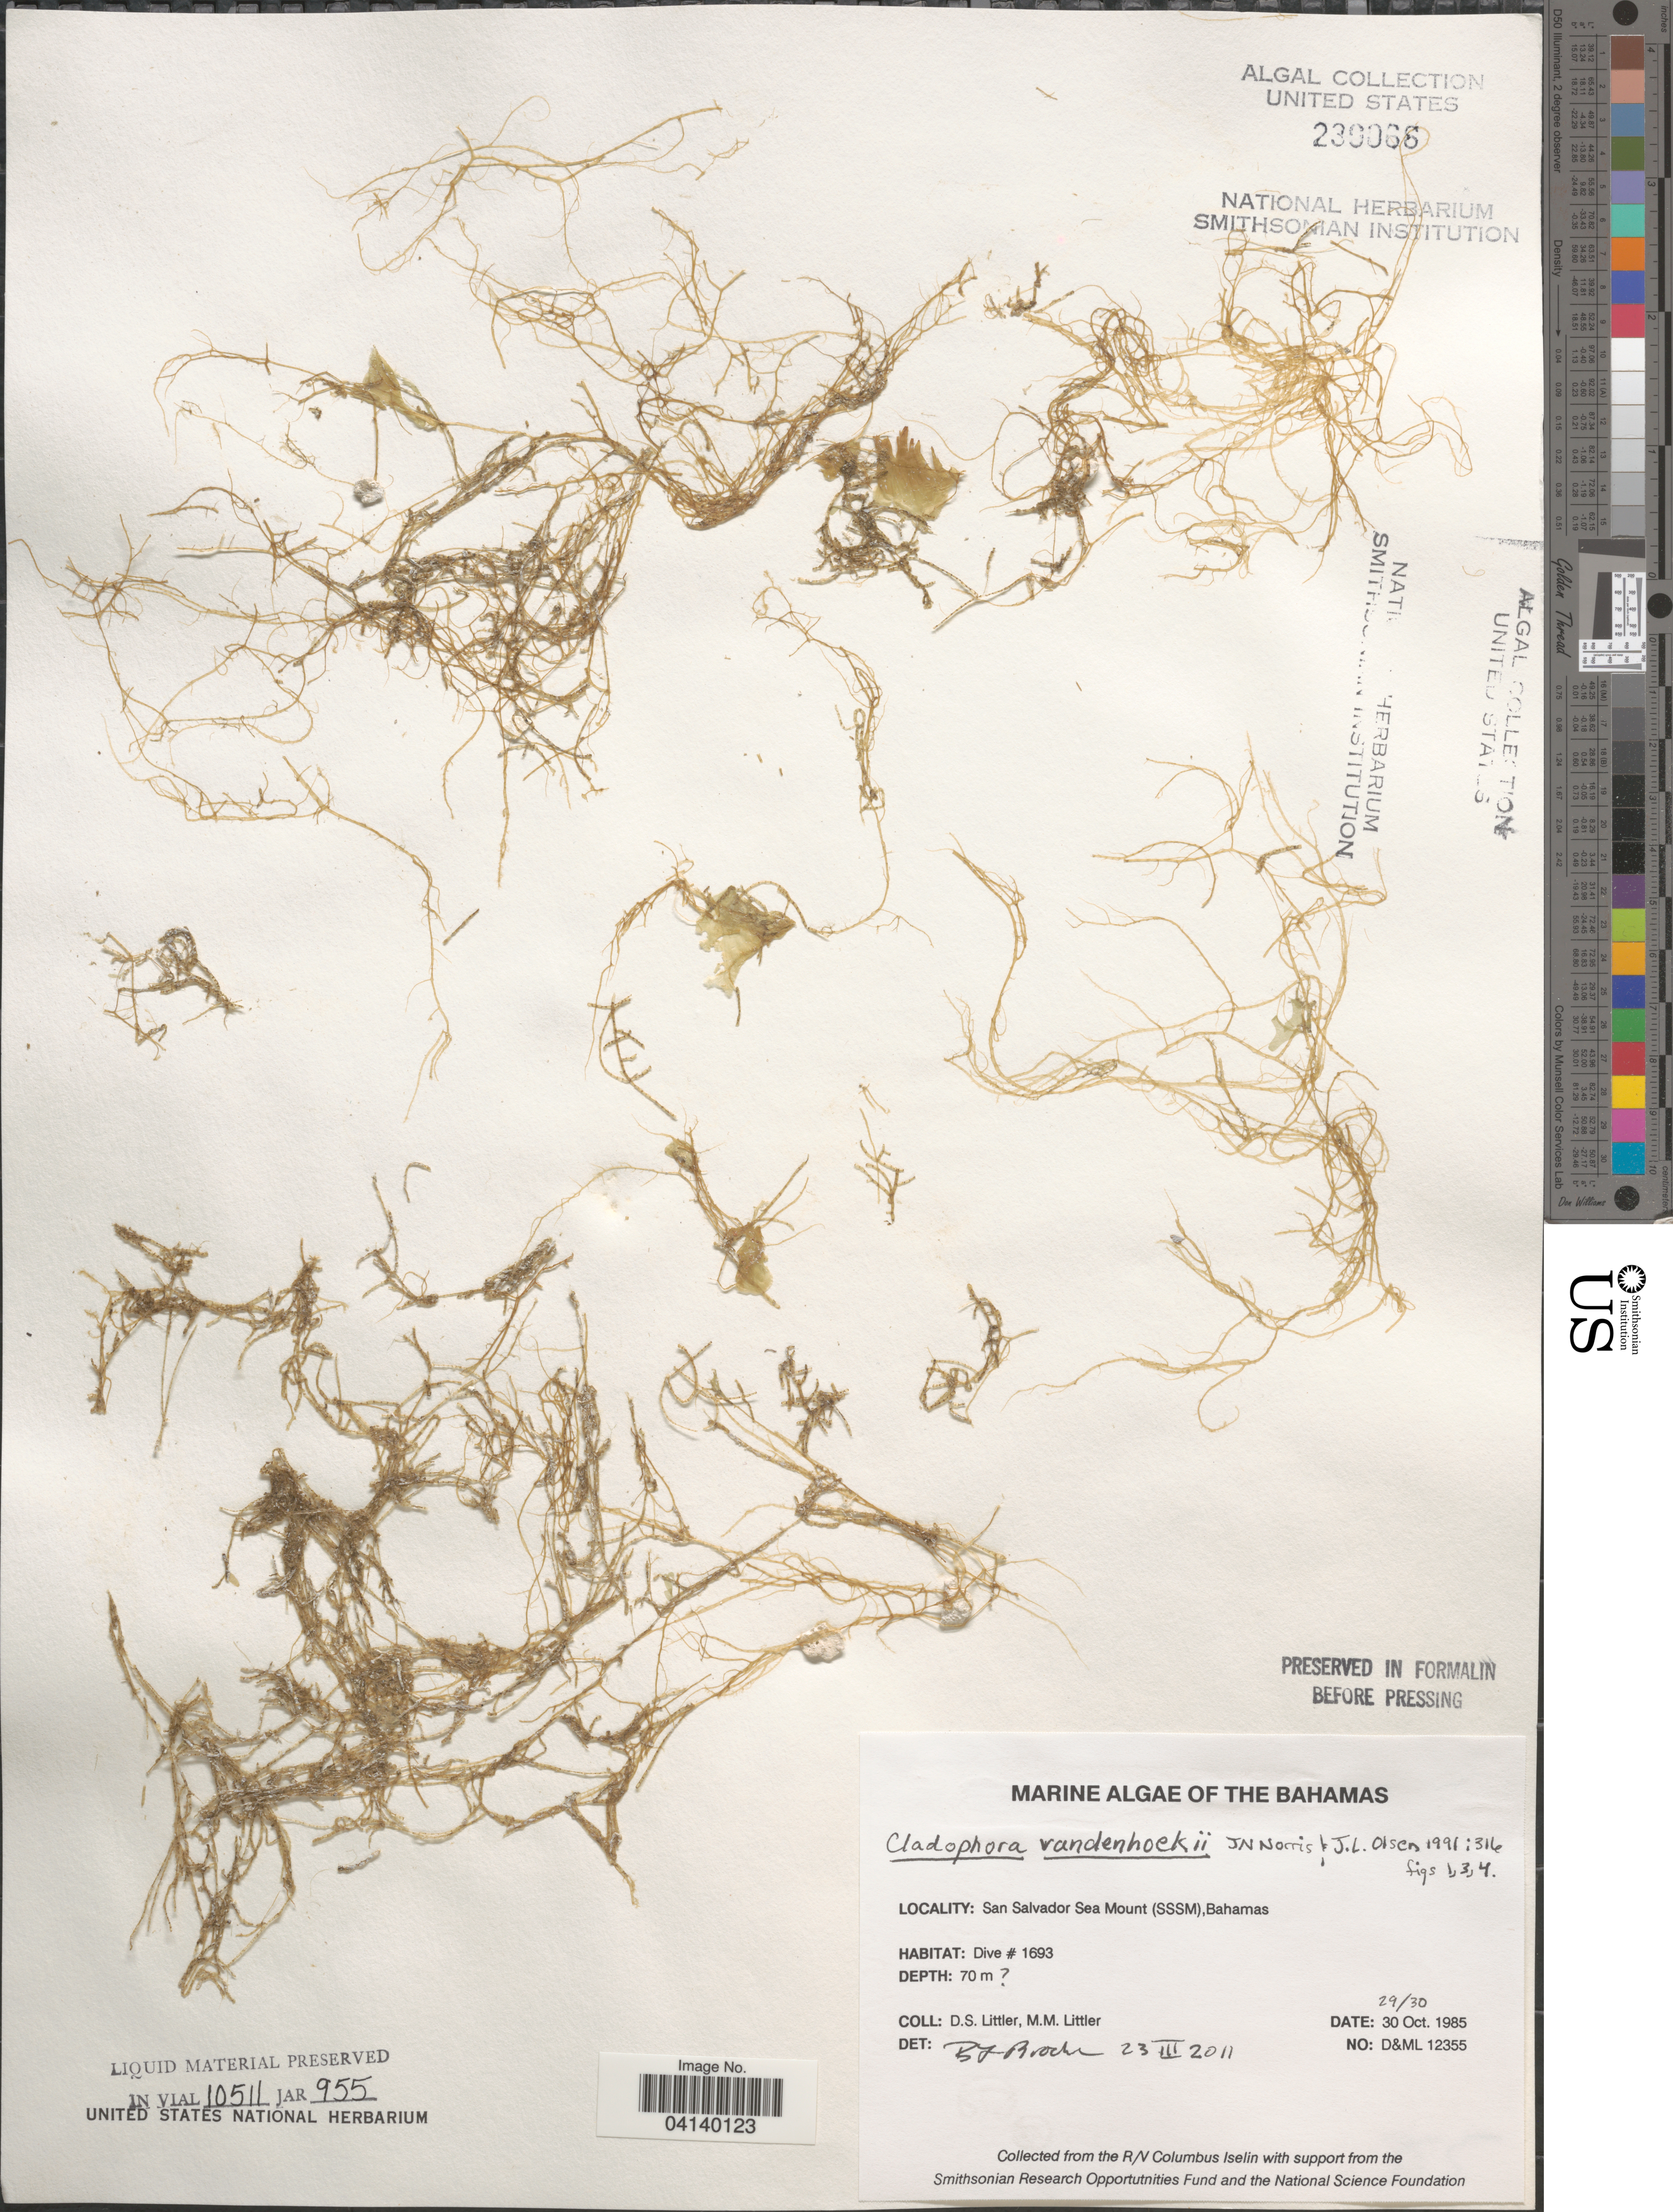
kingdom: Plantae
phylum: Chlorophyta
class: Ulvophyceae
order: Cladophorales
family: Cladophoraceae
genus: Cladophora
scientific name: Cladophora vandenhoekii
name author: J.N. Norris & J.L. Olsen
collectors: D. S. Littler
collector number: D&ML12355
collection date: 1985-10-29/1985-10-30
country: Bahamas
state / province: San Salvador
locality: San Salvador Seamount (SSSM). Dive #1693.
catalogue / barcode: US 230066